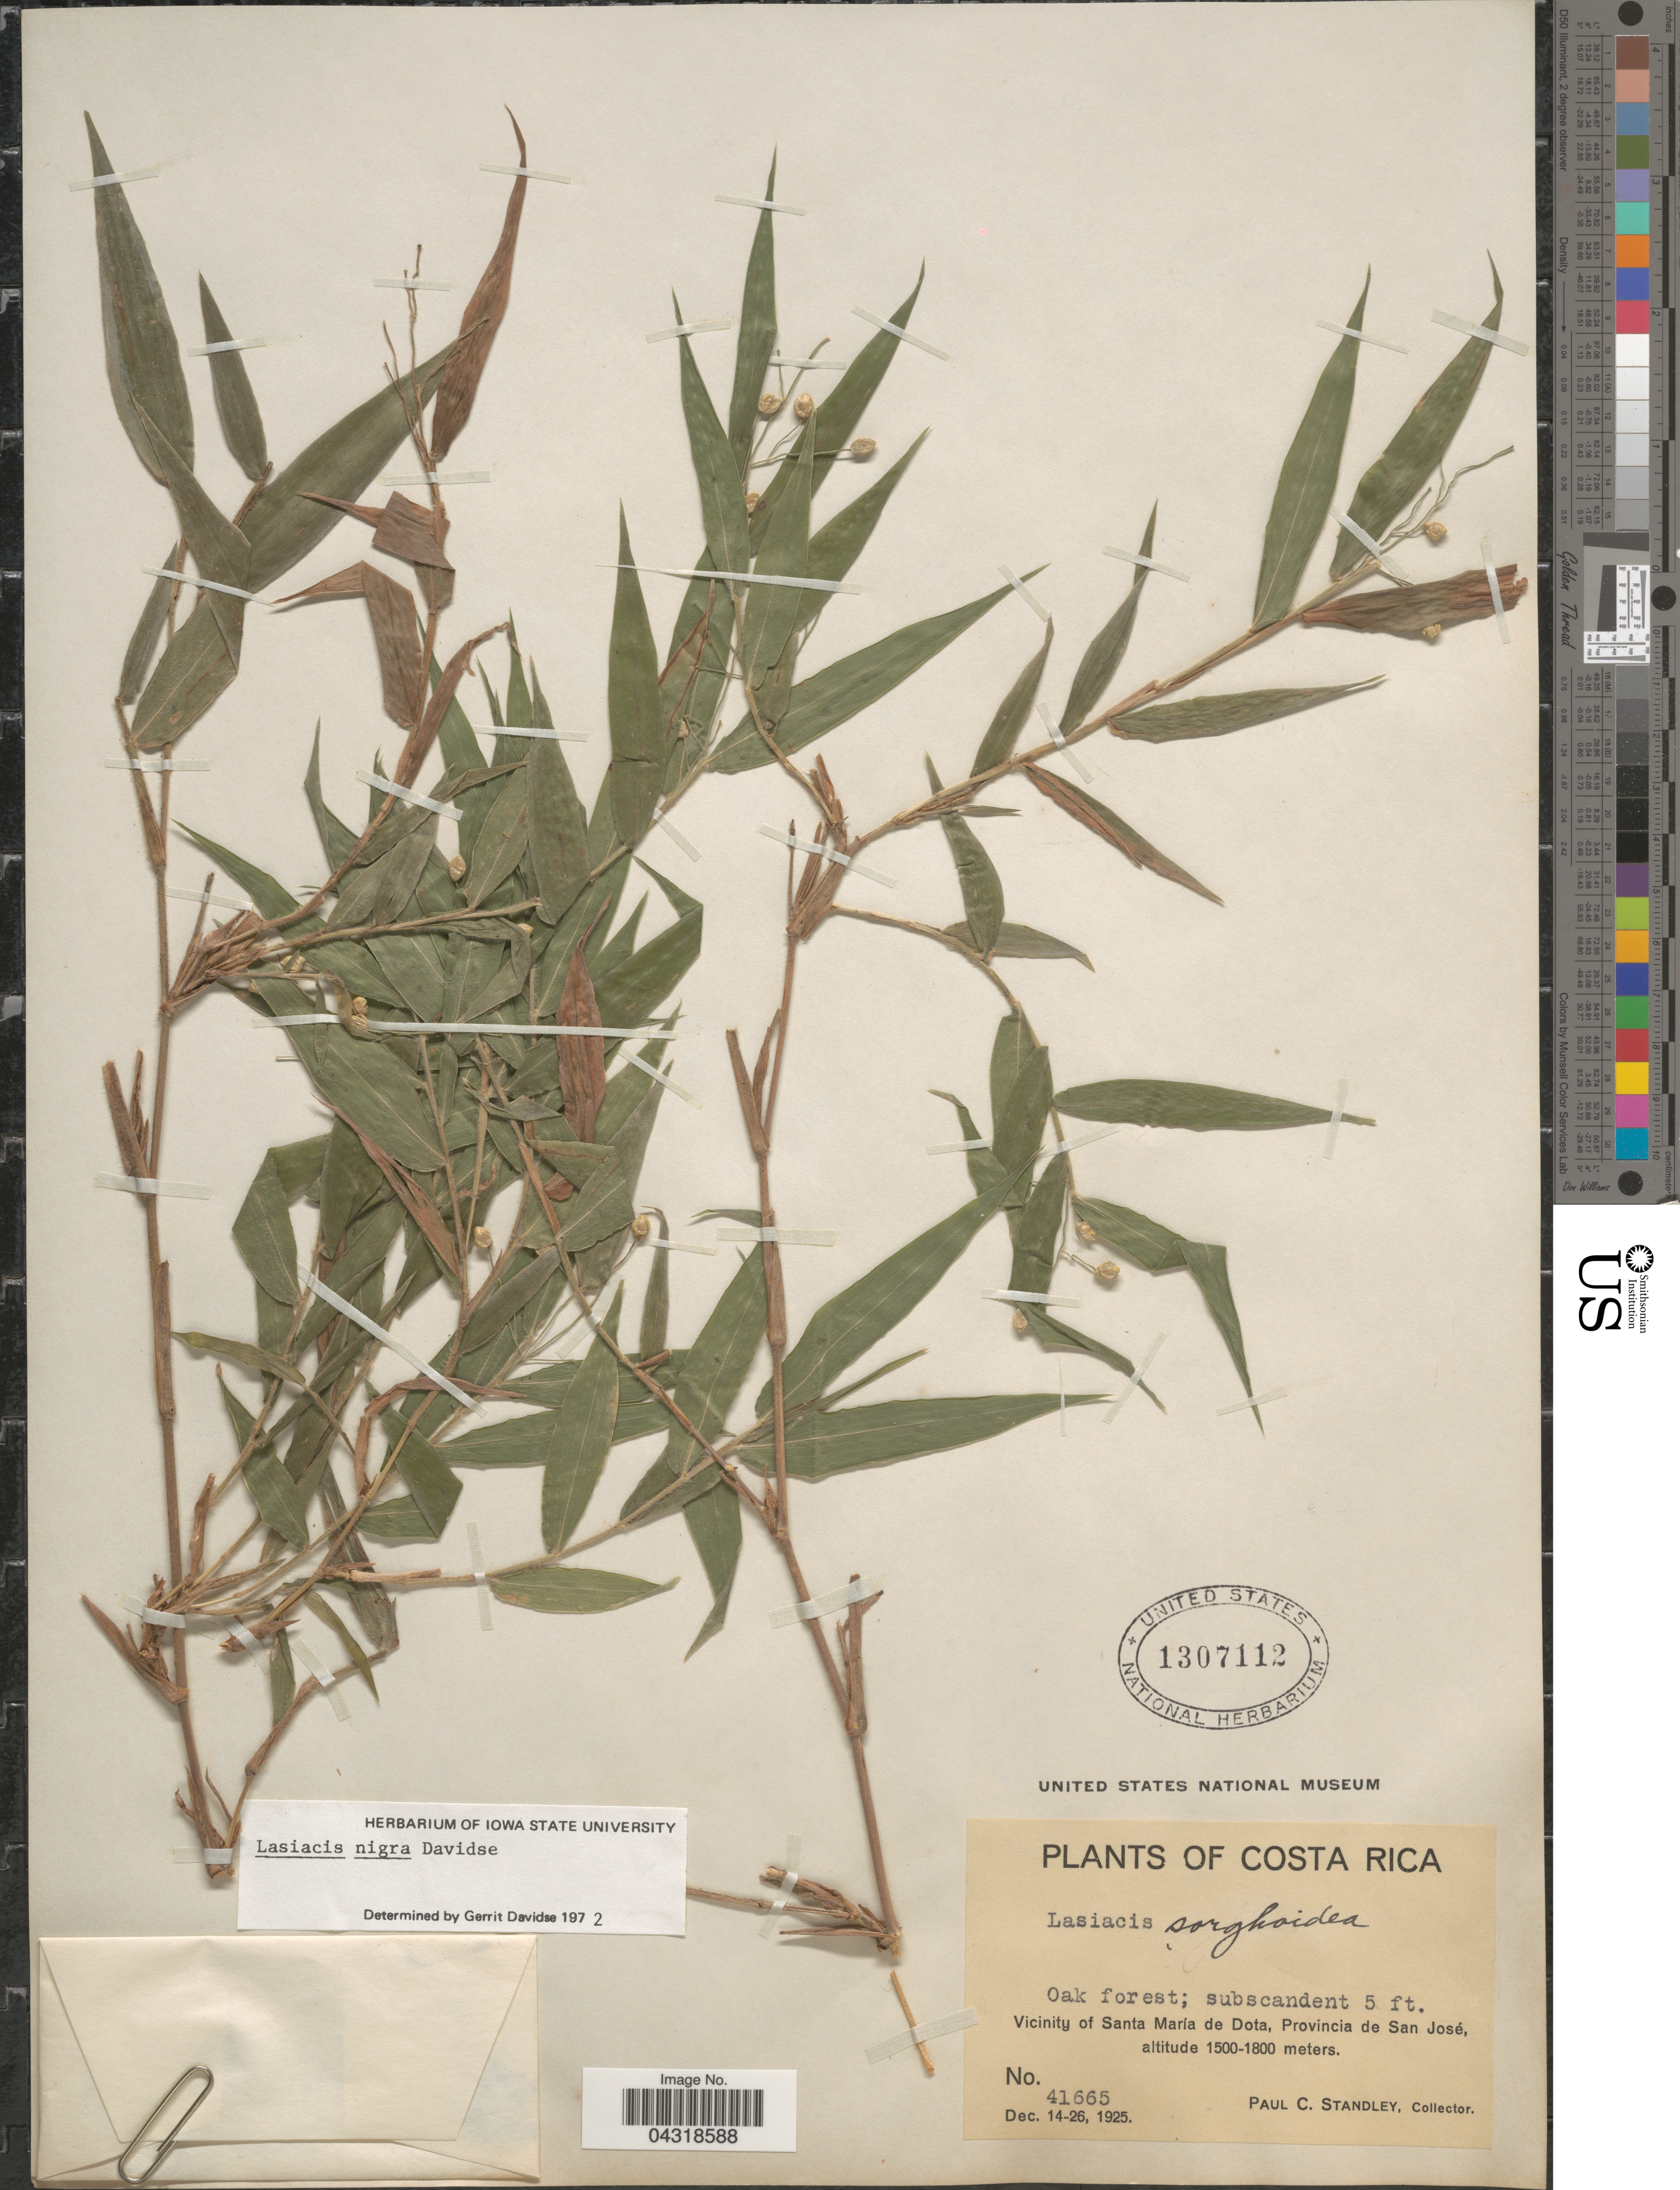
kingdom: Plantae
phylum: Tracheophyta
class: Liliopsida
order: Poales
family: Poaceae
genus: Lasiacis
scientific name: Lasiacis nigra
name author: Davidse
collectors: P. C. Standley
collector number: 41665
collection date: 1925-12-14/1925-12-26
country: Costa Rica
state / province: San José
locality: Vicinity of Santa María de Dota.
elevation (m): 1500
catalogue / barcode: US 1307112